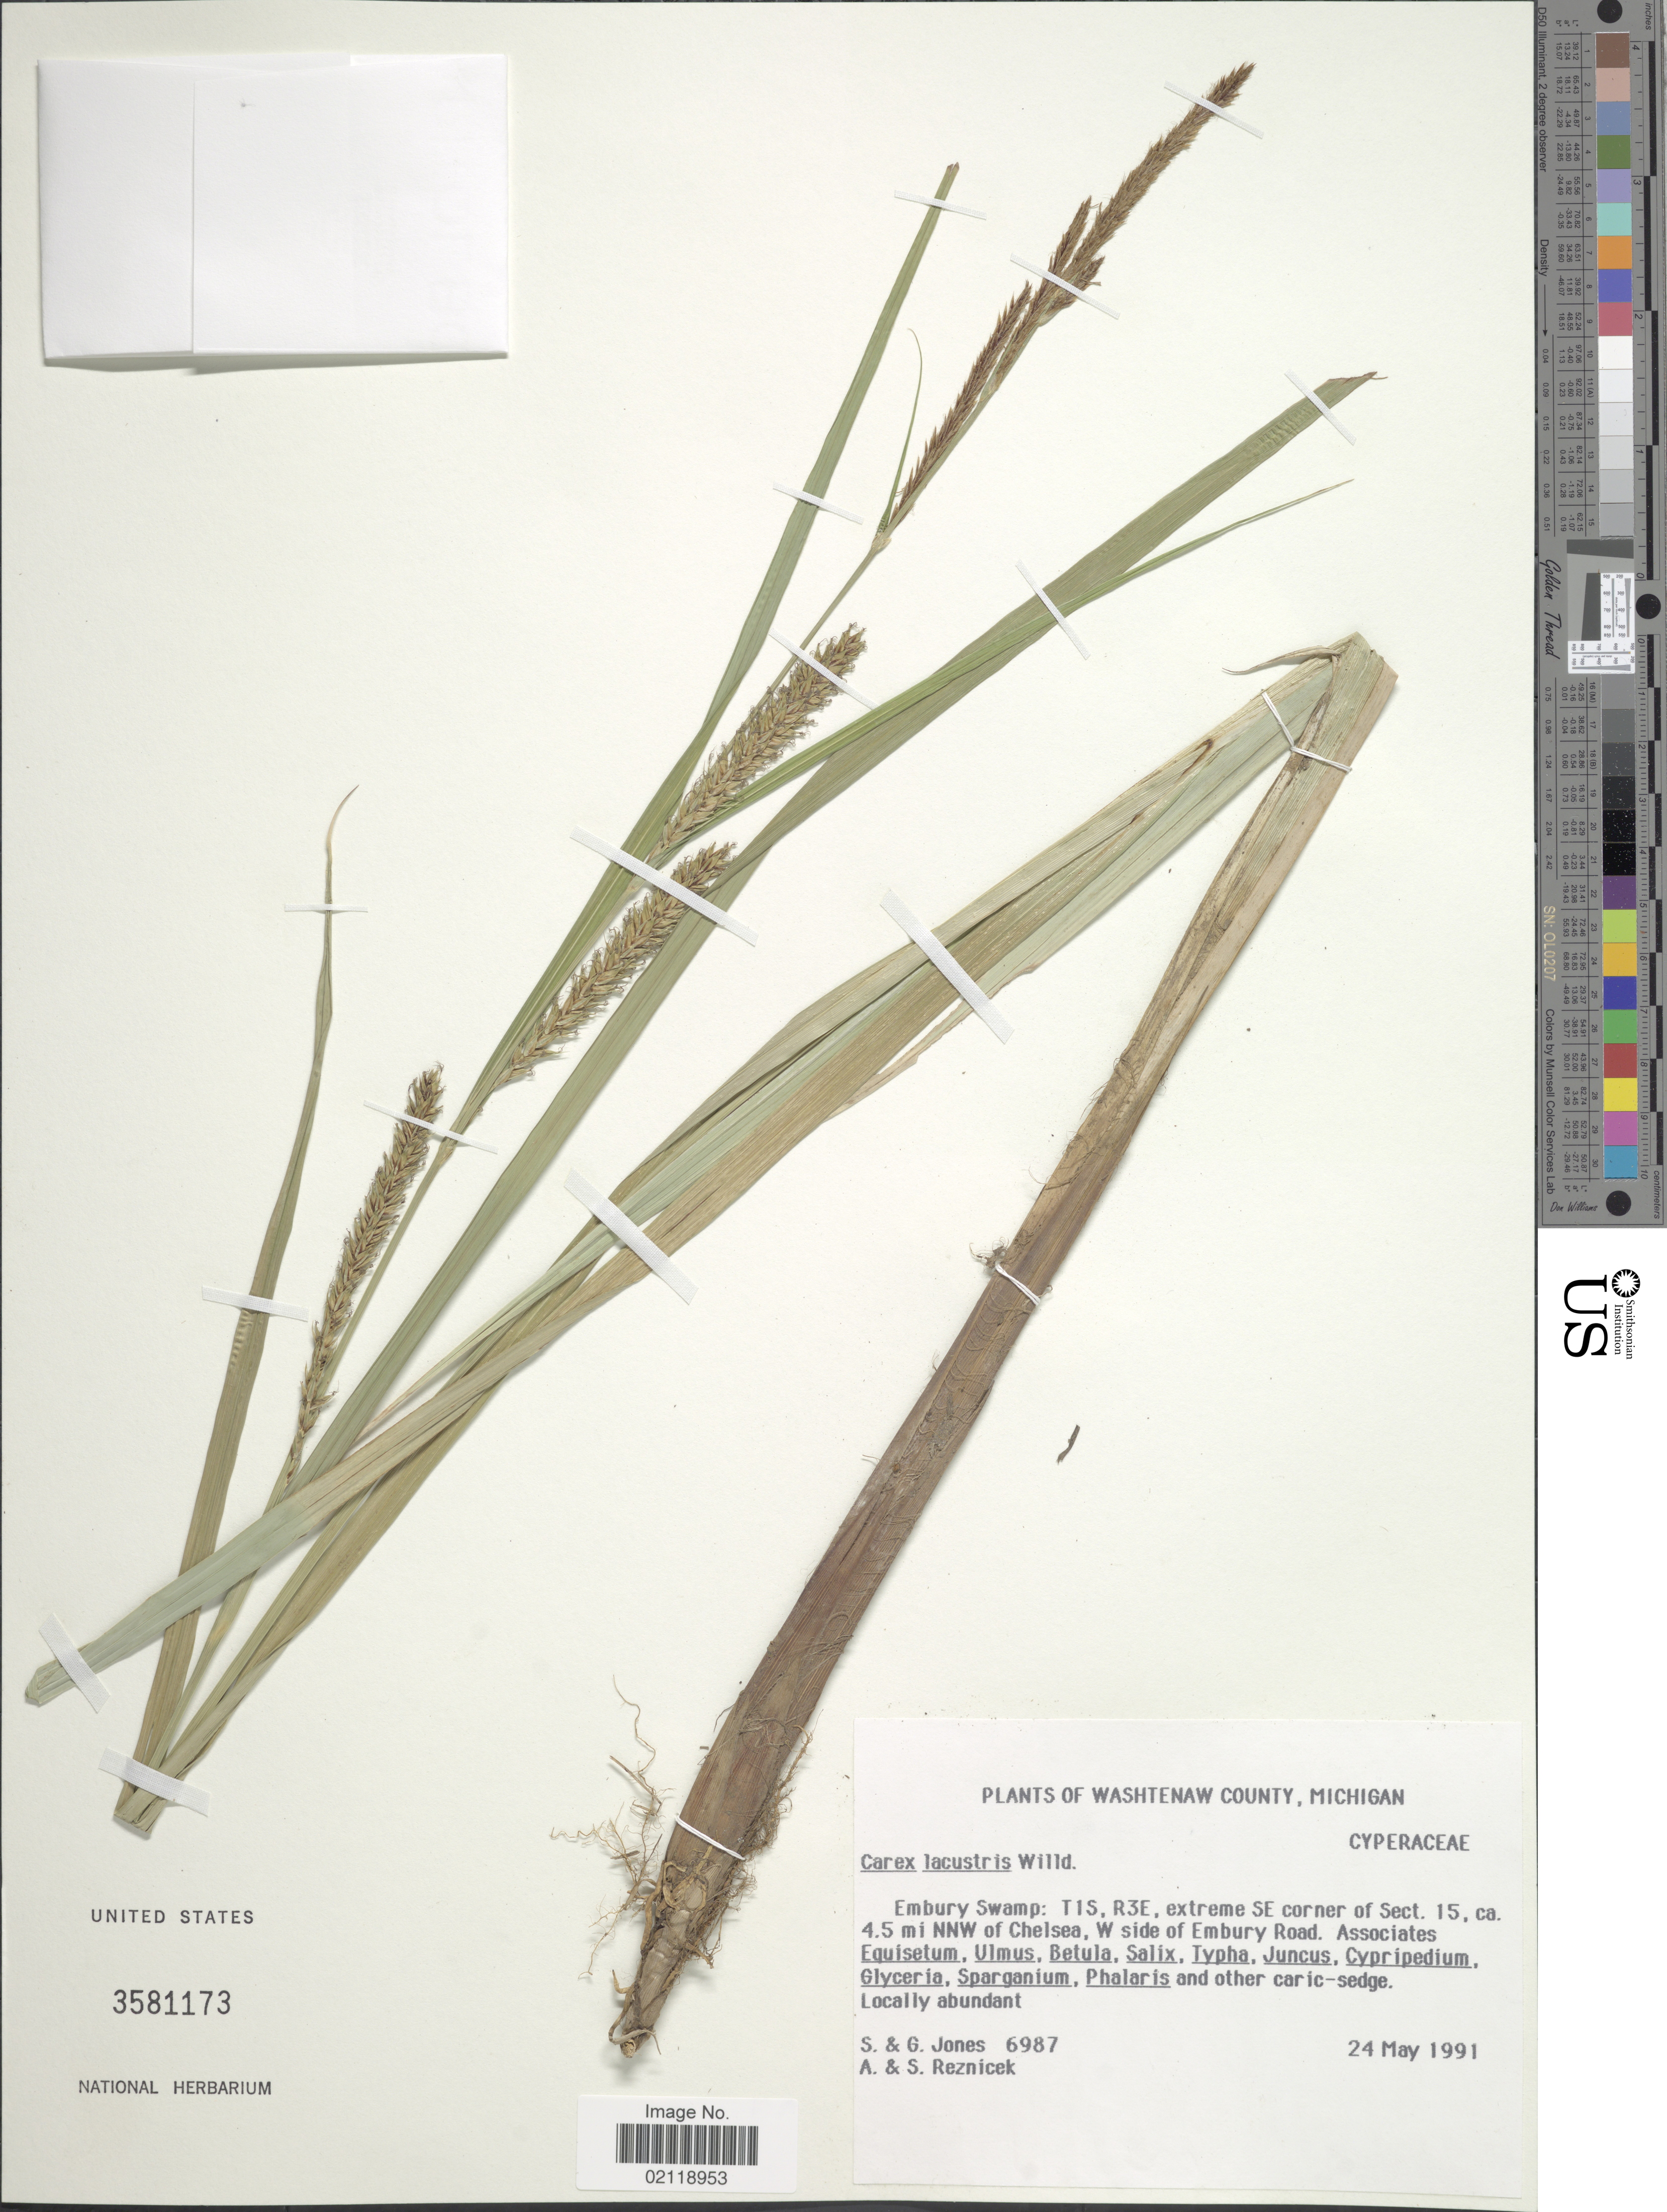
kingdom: Plantae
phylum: Tracheophyta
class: Liliopsida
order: Poales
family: Cyperaceae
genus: Carex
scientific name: Carex lacustris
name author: Willd.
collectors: S. Jones, G. Jones, A. Reznicek & S. A. Reznicek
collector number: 6987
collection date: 1991-05-24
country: United States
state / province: Michigan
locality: Washtenaw County. Embury Swamp: T1S, R3E, extreme SE corner of Sect. 15, ca. 4.5 mi NNW of Chelsea, W side of Embury Road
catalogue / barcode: US 3581173